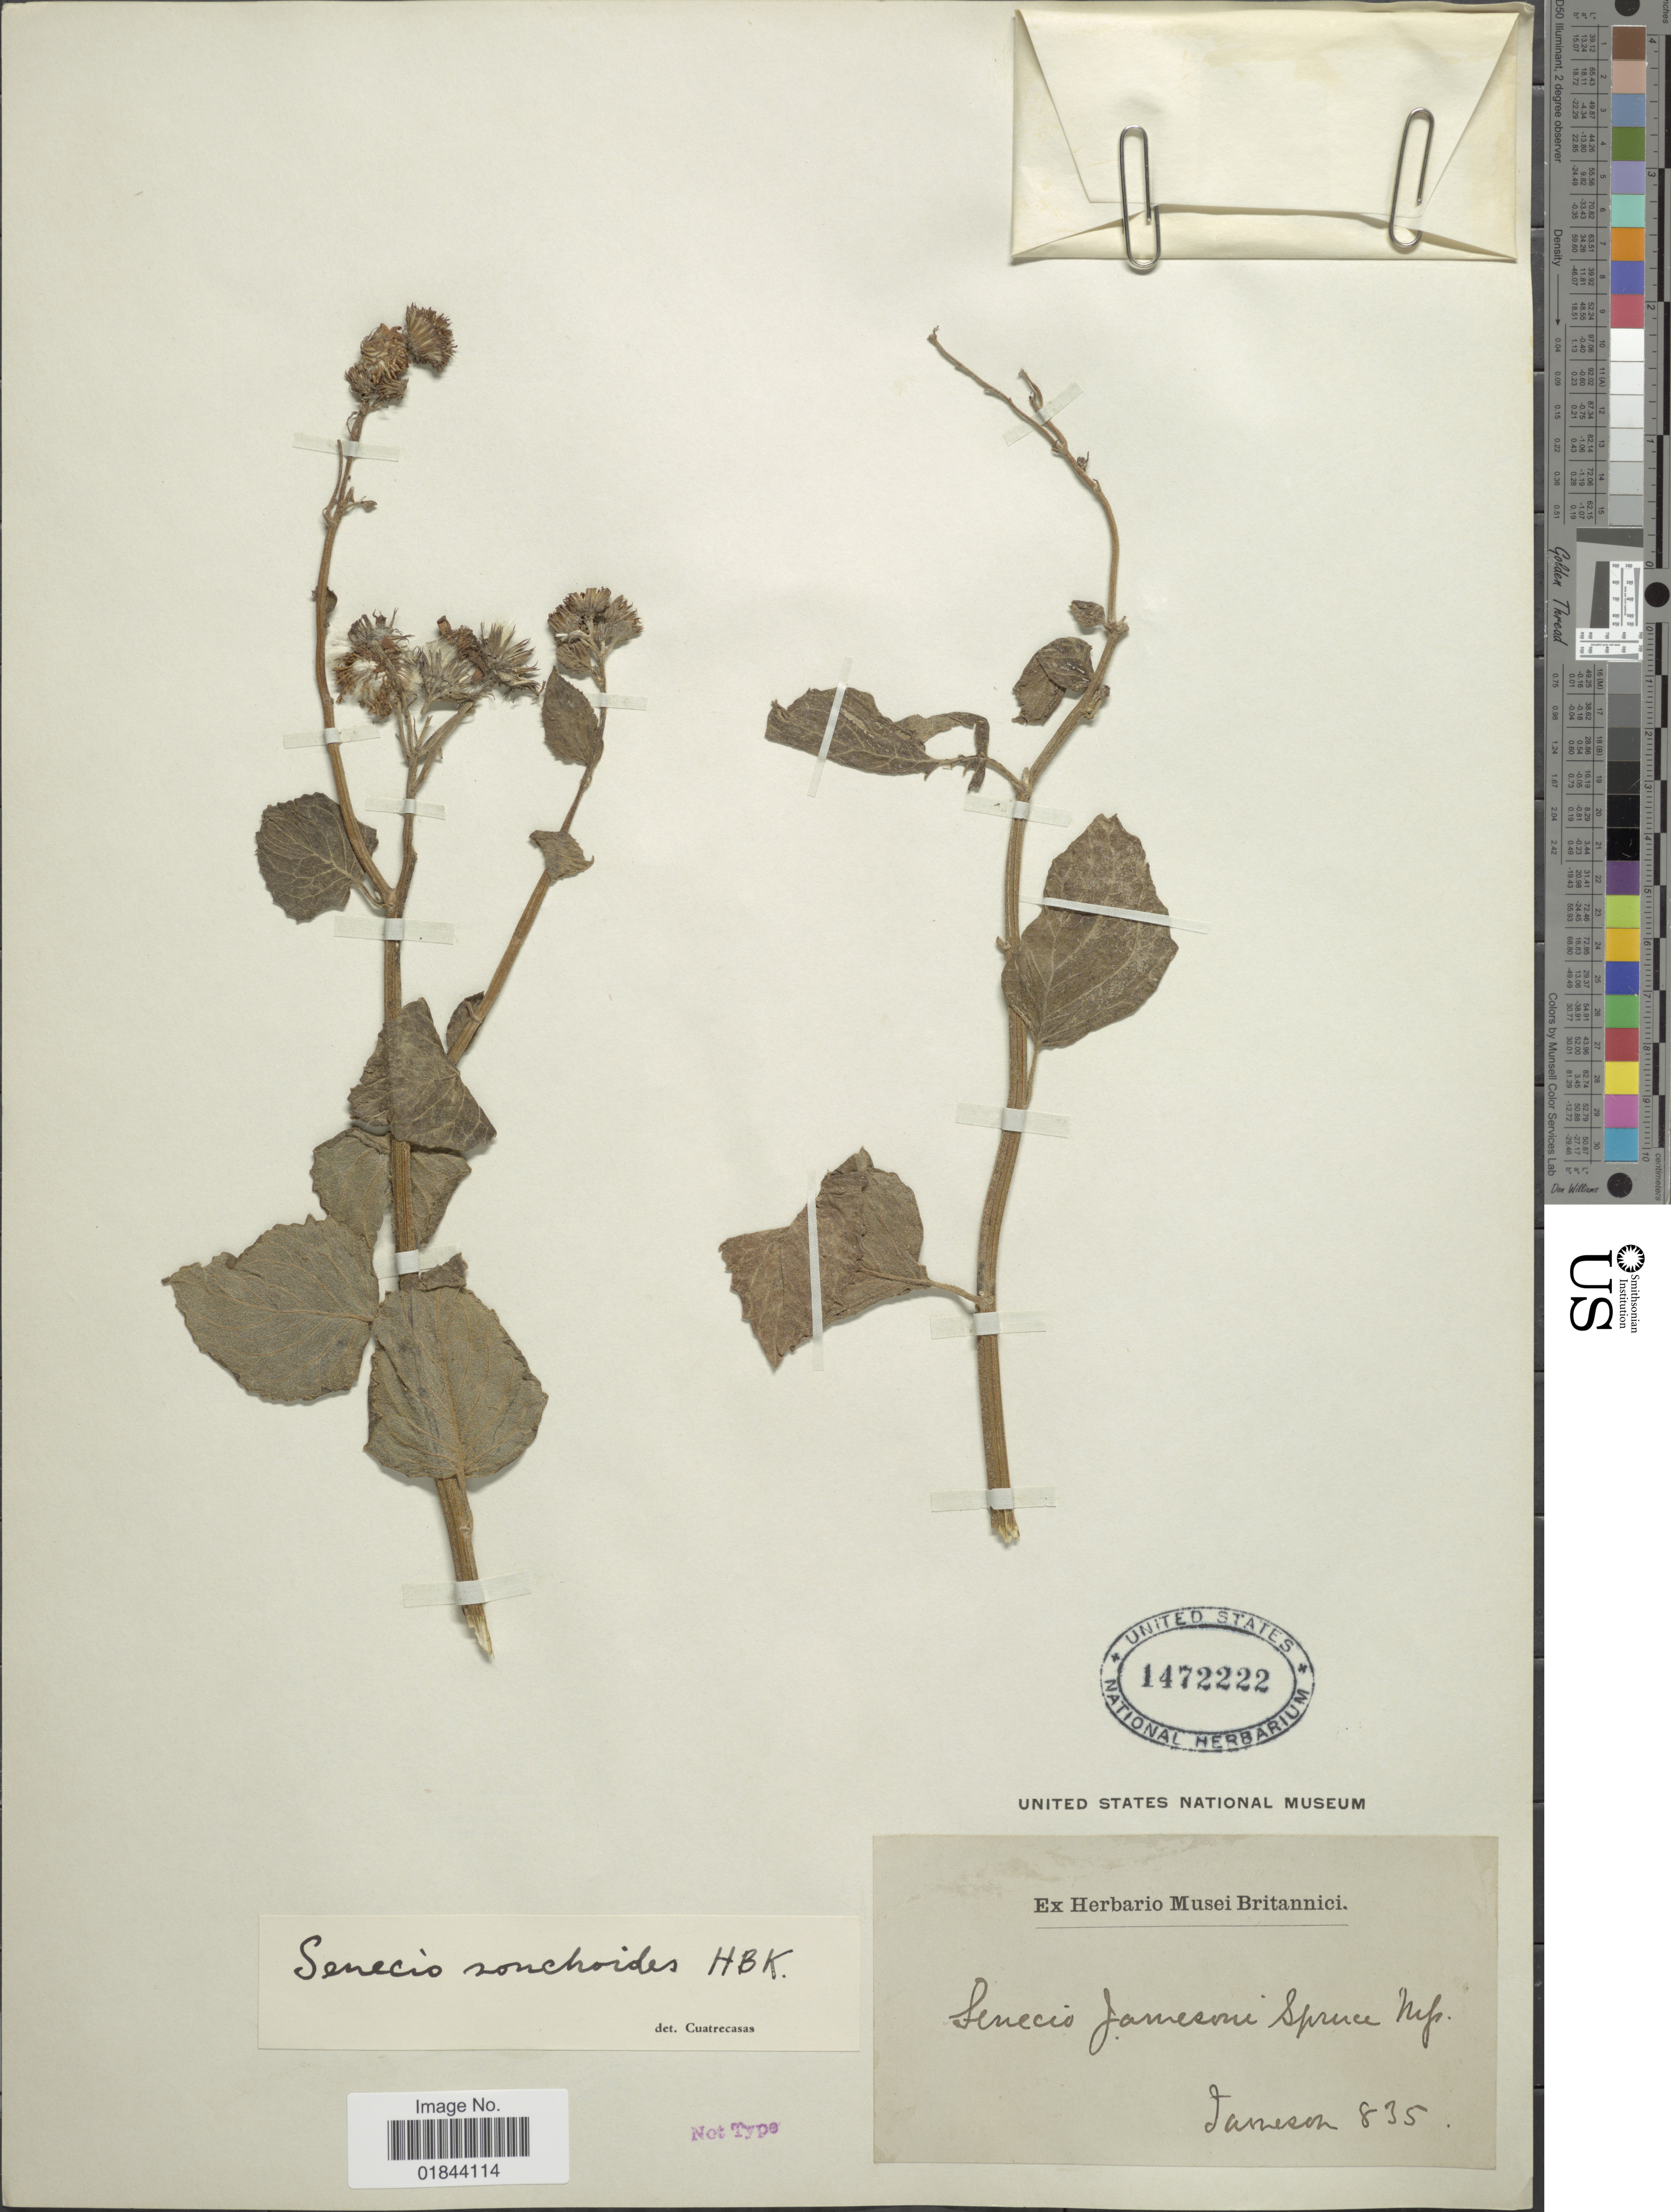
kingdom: Plantae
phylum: Tracheophyta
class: Magnoliopsida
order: Asterales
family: Asteraceae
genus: Pseudogynoxys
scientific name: Pseudogynoxys sonchoides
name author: (Kunth) Cuatrec.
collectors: -- Jameson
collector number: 835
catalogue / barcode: US 1472222